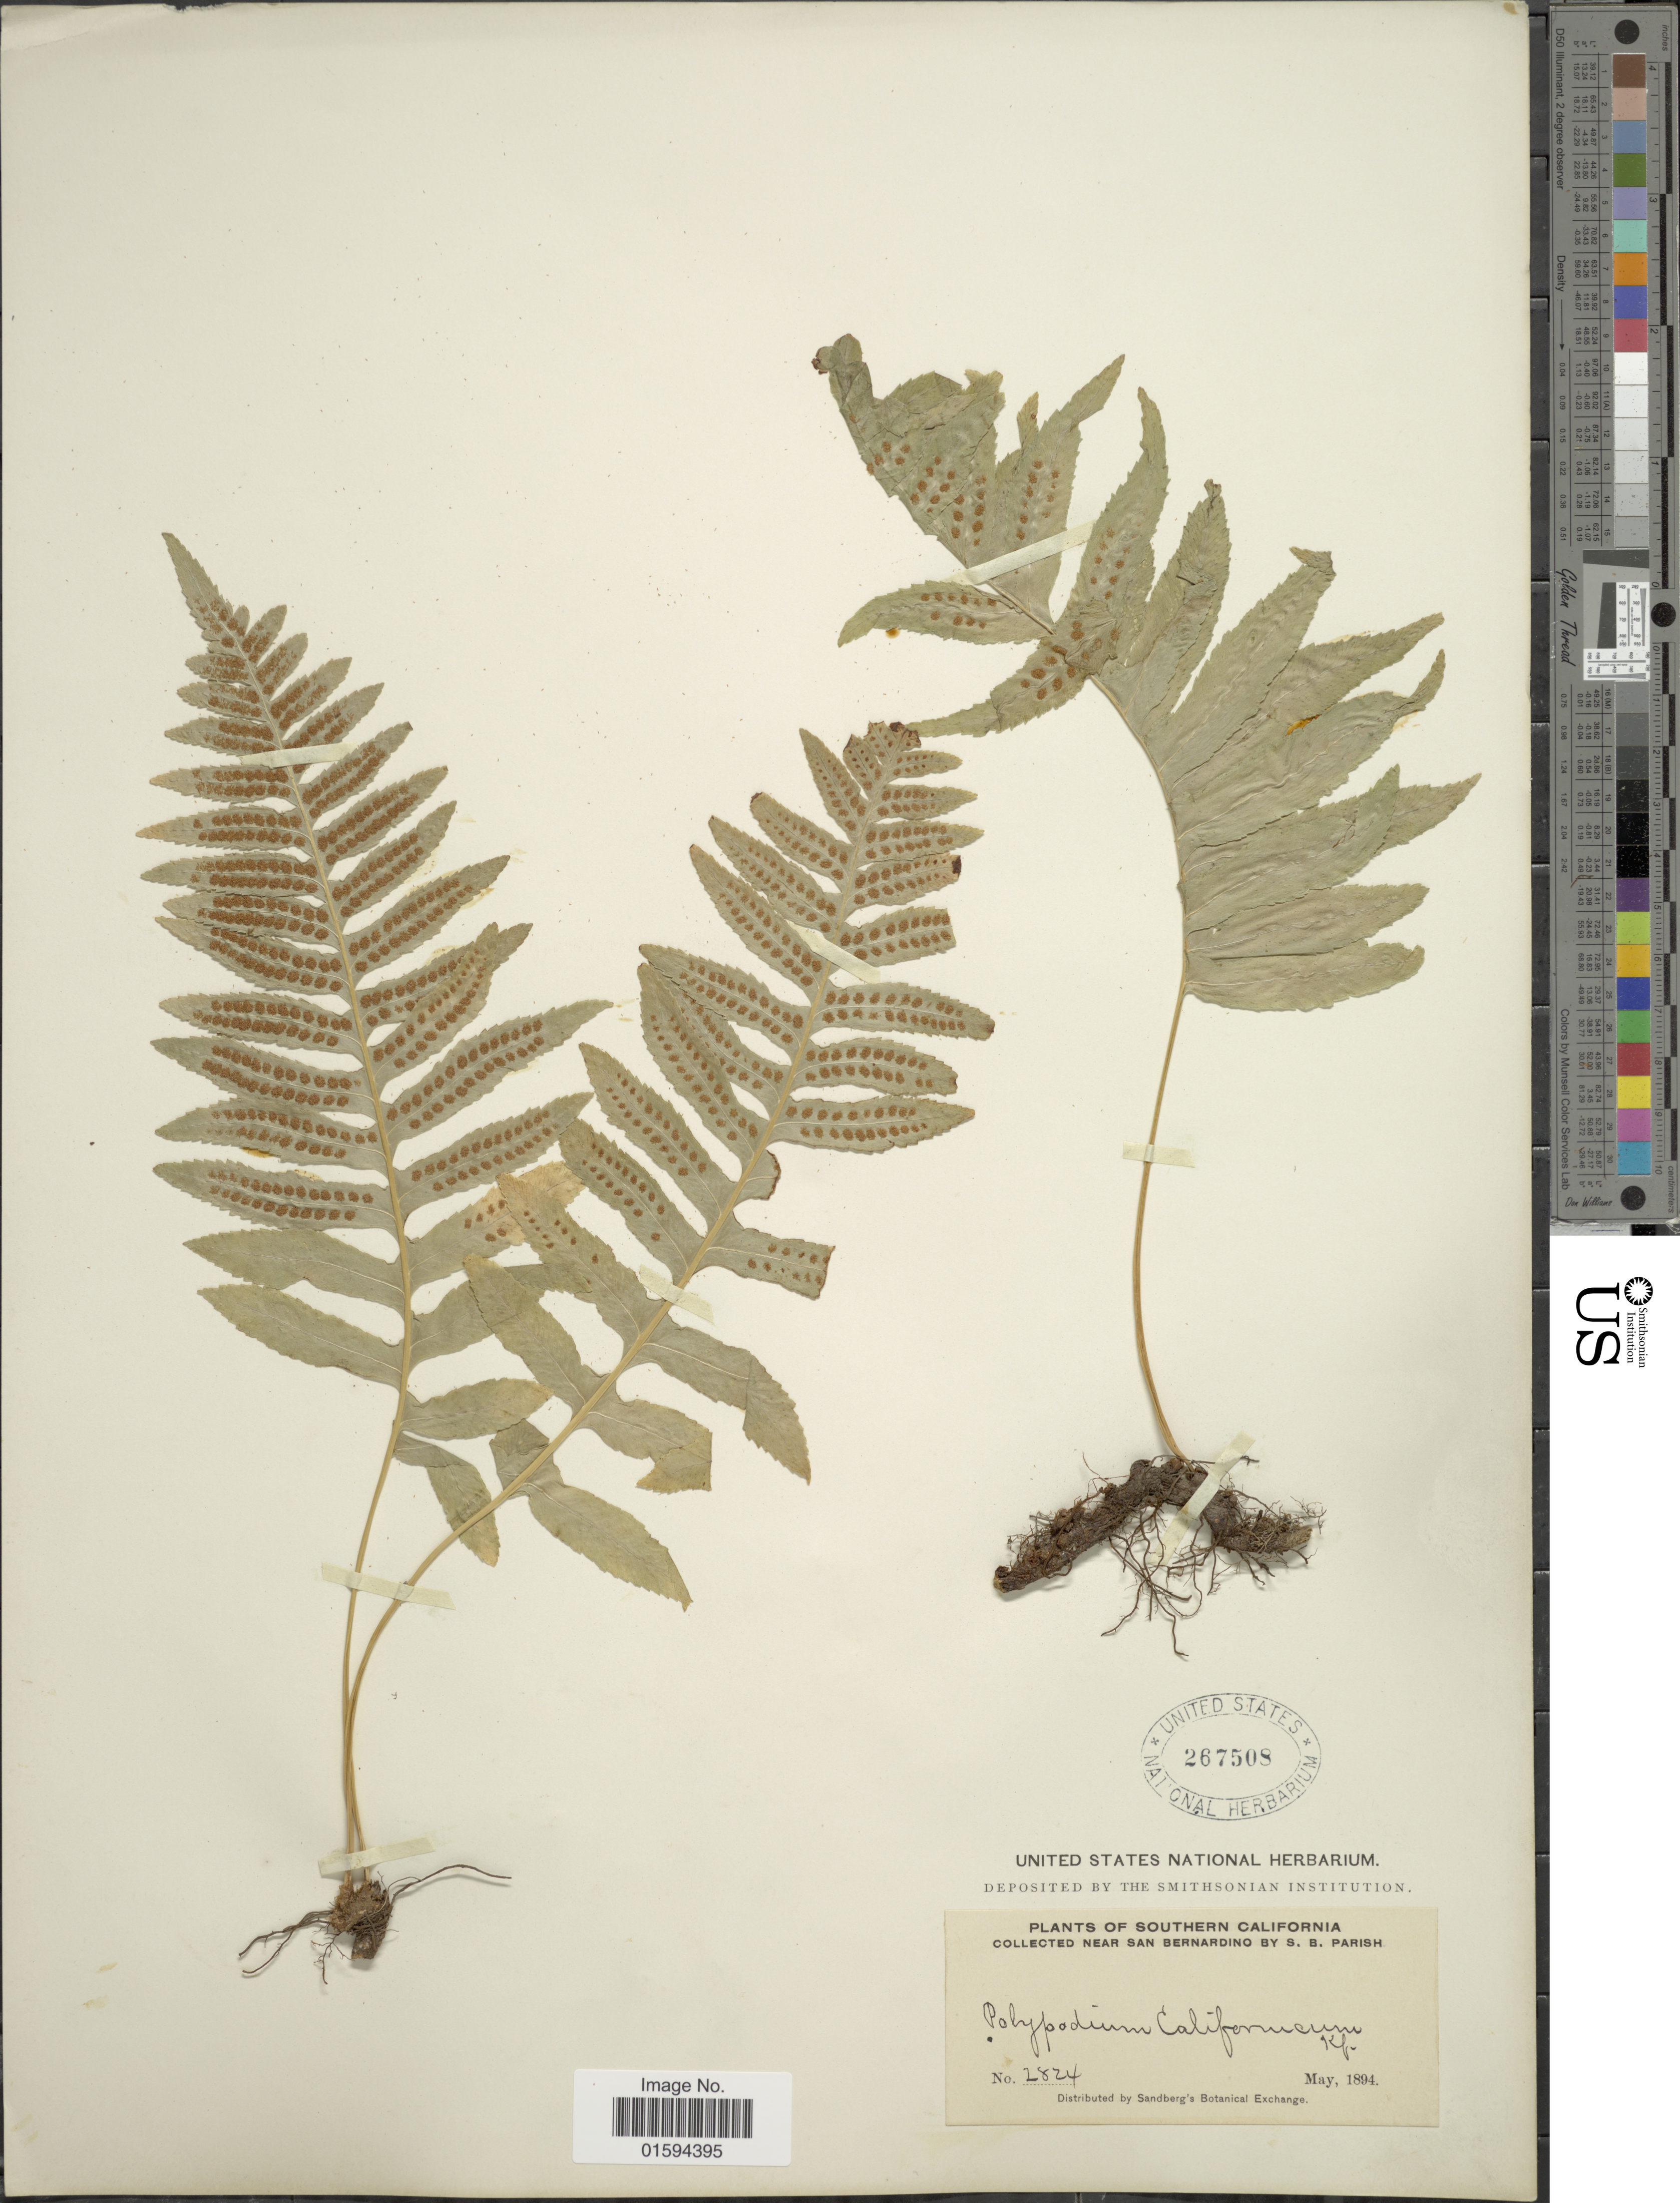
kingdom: Plantae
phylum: Tracheophyta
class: Polypodiopsida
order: Polypodiales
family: Polypodiaceae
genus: Polypodium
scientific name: Polypodium californicum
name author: Kaulf.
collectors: S. B. Parish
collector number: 2824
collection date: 1894-05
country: United States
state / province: California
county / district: San Bernardino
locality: Southern California, near San Bernardino.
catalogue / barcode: US 267508